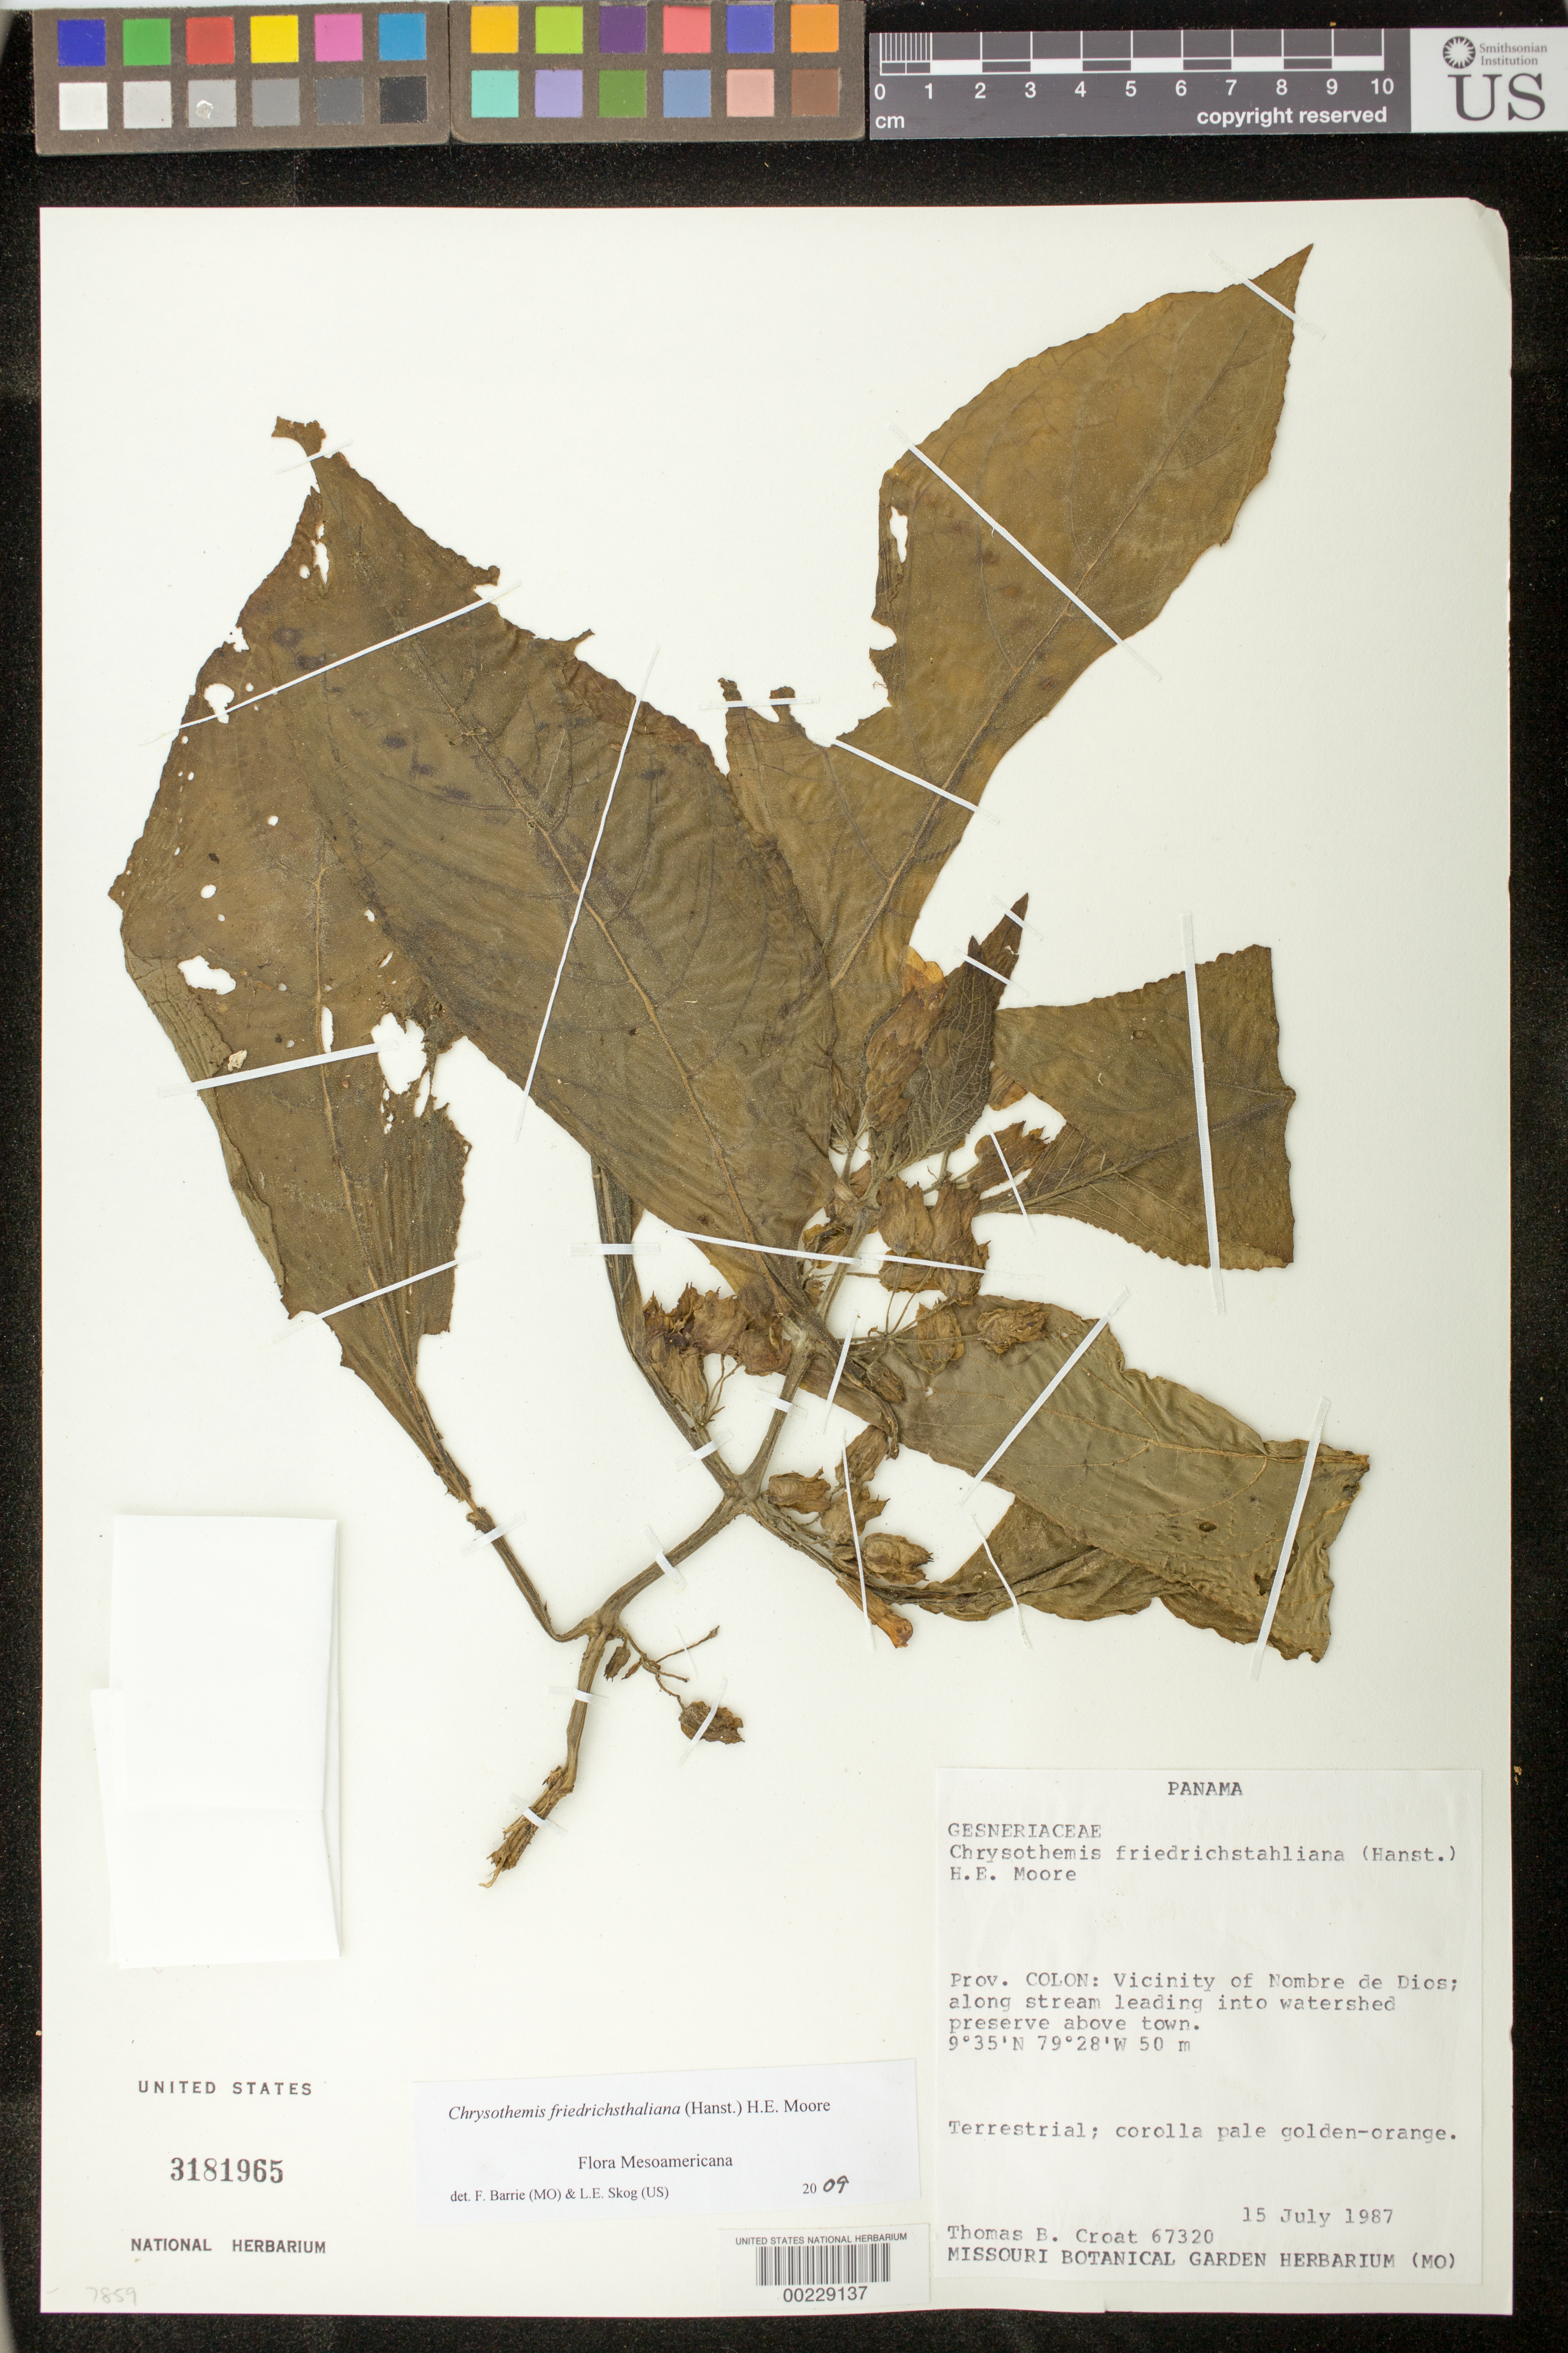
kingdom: Plantae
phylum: Tracheophyta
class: Magnoliopsida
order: Lamiales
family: Gesneriaceae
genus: Chrysothemis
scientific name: Chrysothemis friedrichsthaliana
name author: (Hanst.) H.E. Moore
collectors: T. B. Croat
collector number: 67320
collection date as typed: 15 Jul 1987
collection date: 1987-07-15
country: Panama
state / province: Colón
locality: Vicinity of Nombre de Dios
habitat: Along stream leading into watershed preserve above town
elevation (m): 50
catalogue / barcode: US 3181965